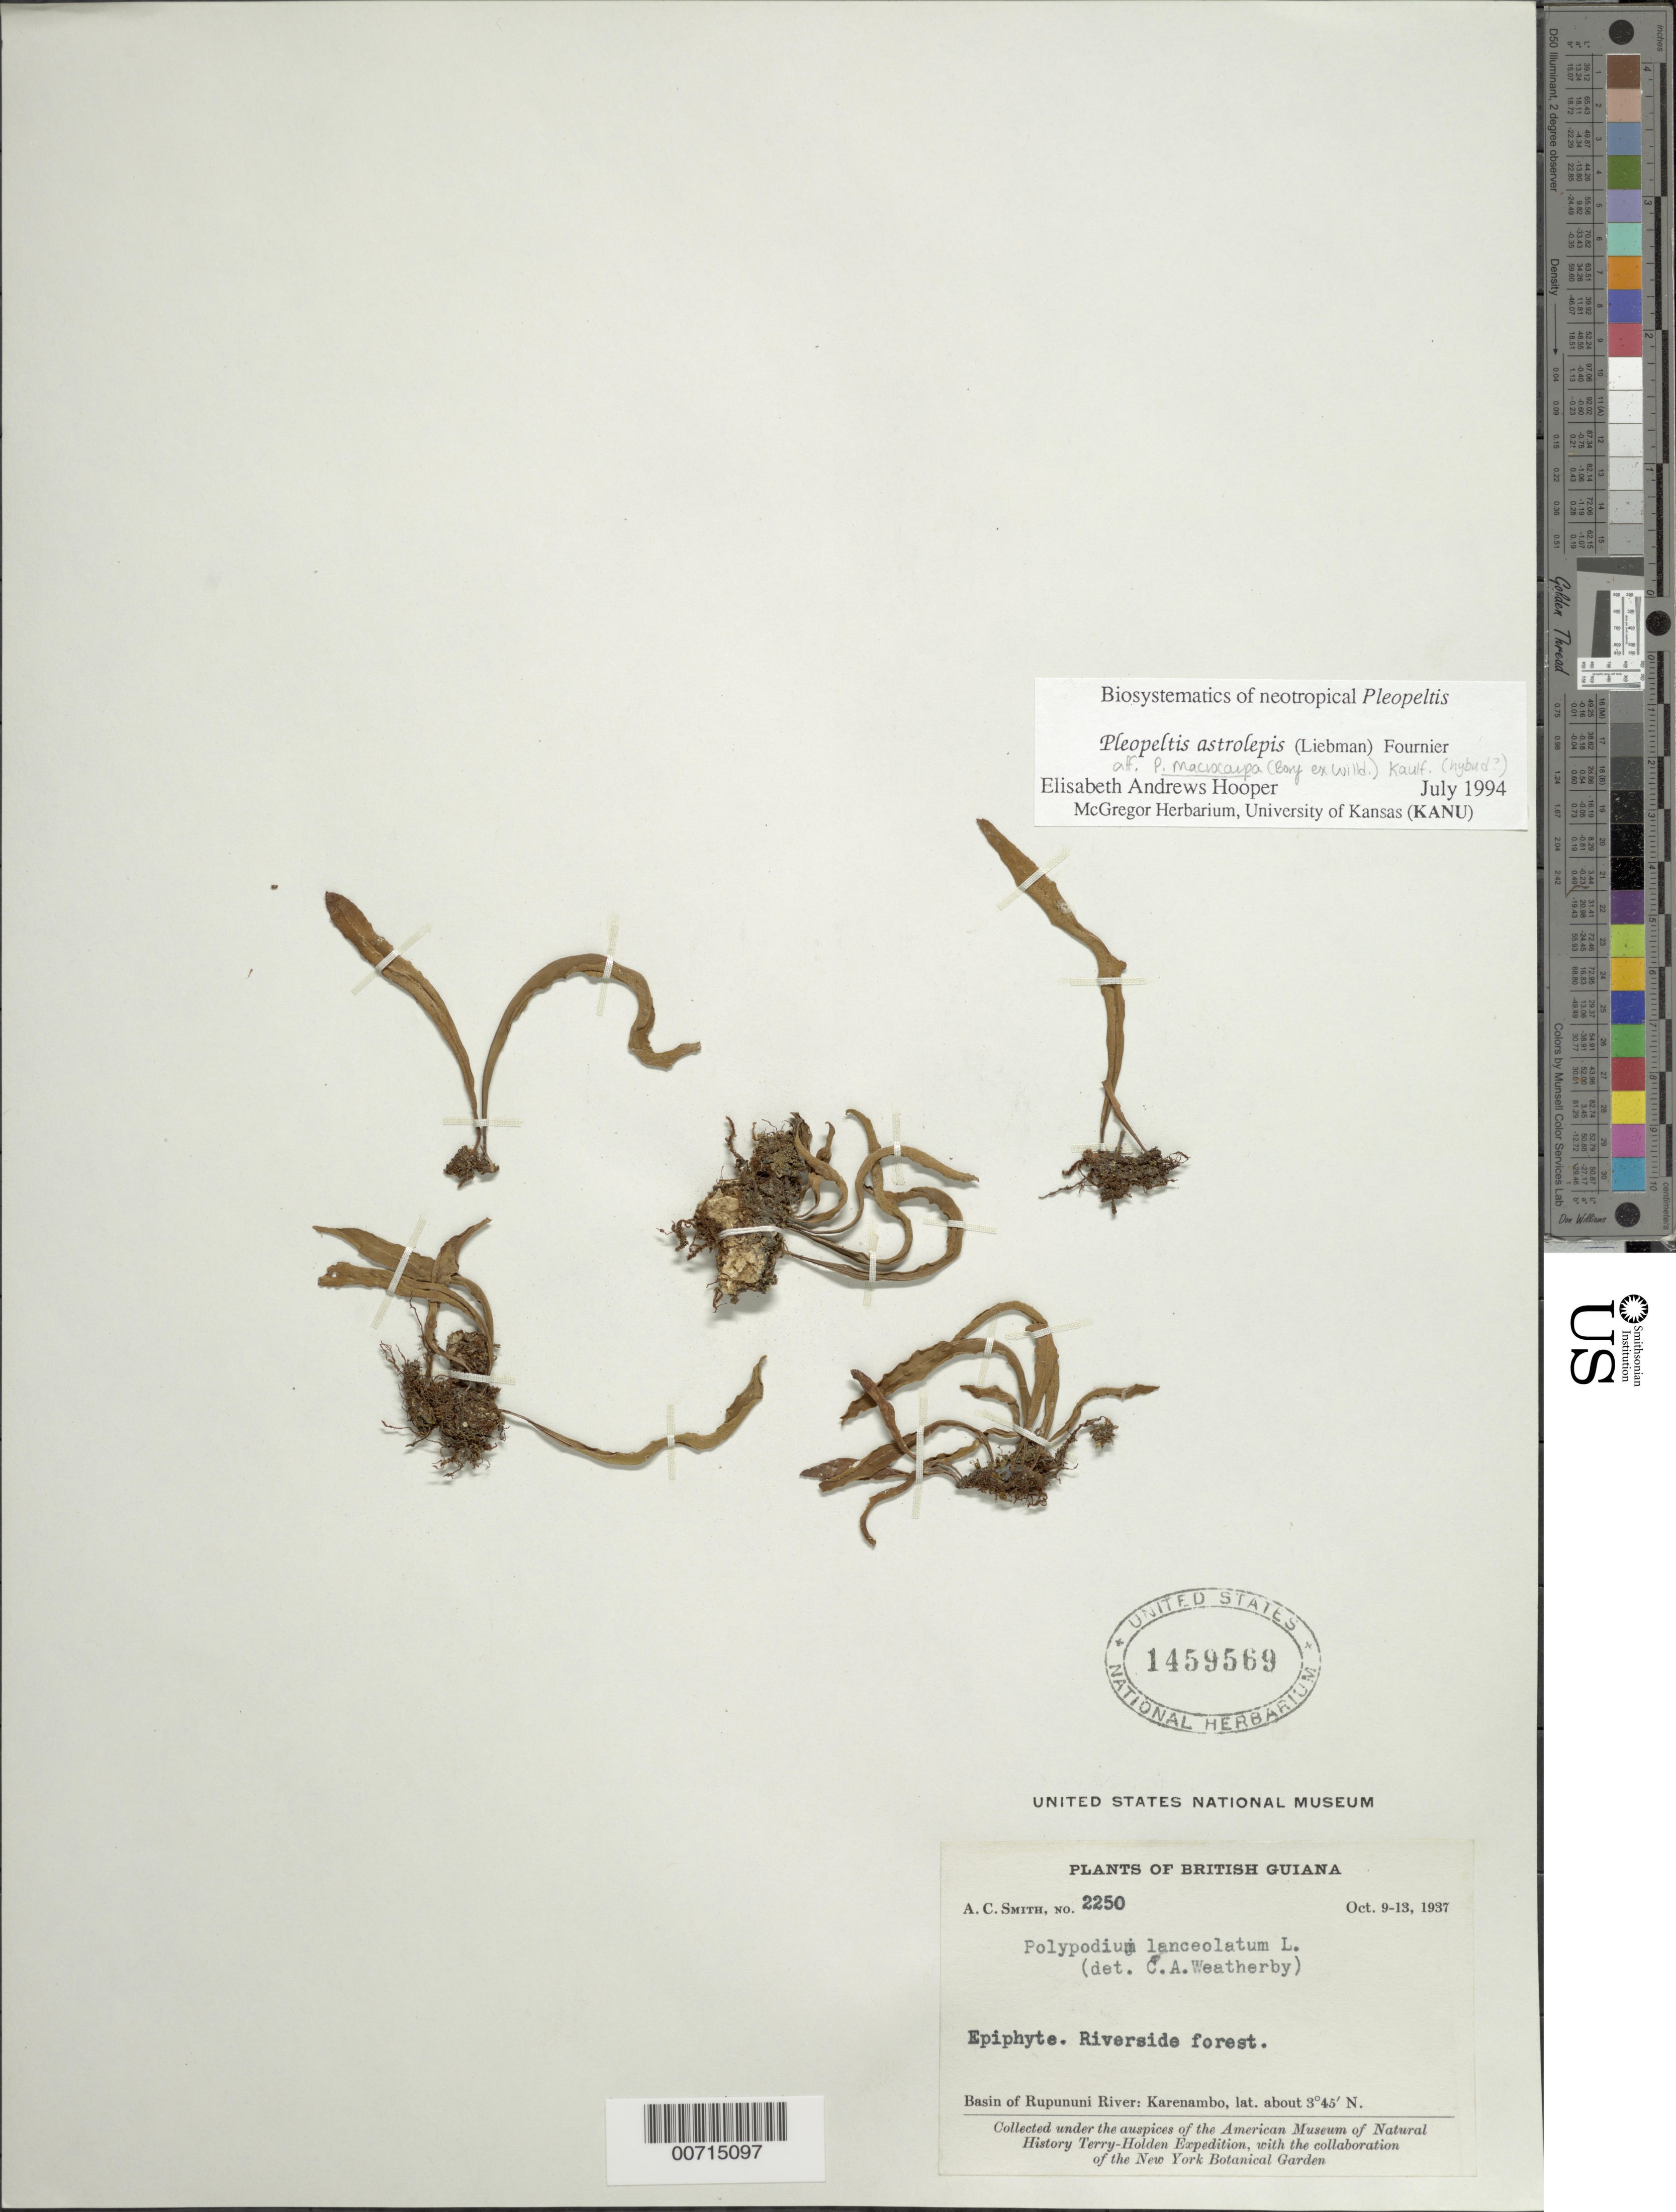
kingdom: Plantae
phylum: Tracheophyta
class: Polypodiopsida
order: Polypodiales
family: Polypodiaceae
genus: Pleopeltis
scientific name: Pleopeltis astrolepis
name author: (Liebm.) E. Fourn.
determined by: Hooper, E. A.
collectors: A. C. Smith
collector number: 2250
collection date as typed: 9-Oct-37 to 13-Oct-37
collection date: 1937-10-09/1937-10-13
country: Guyana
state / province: U. Takutu-U. Essequibo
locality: Karanambo, Rupununi River basin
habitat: Riverside forest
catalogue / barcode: US 1459569